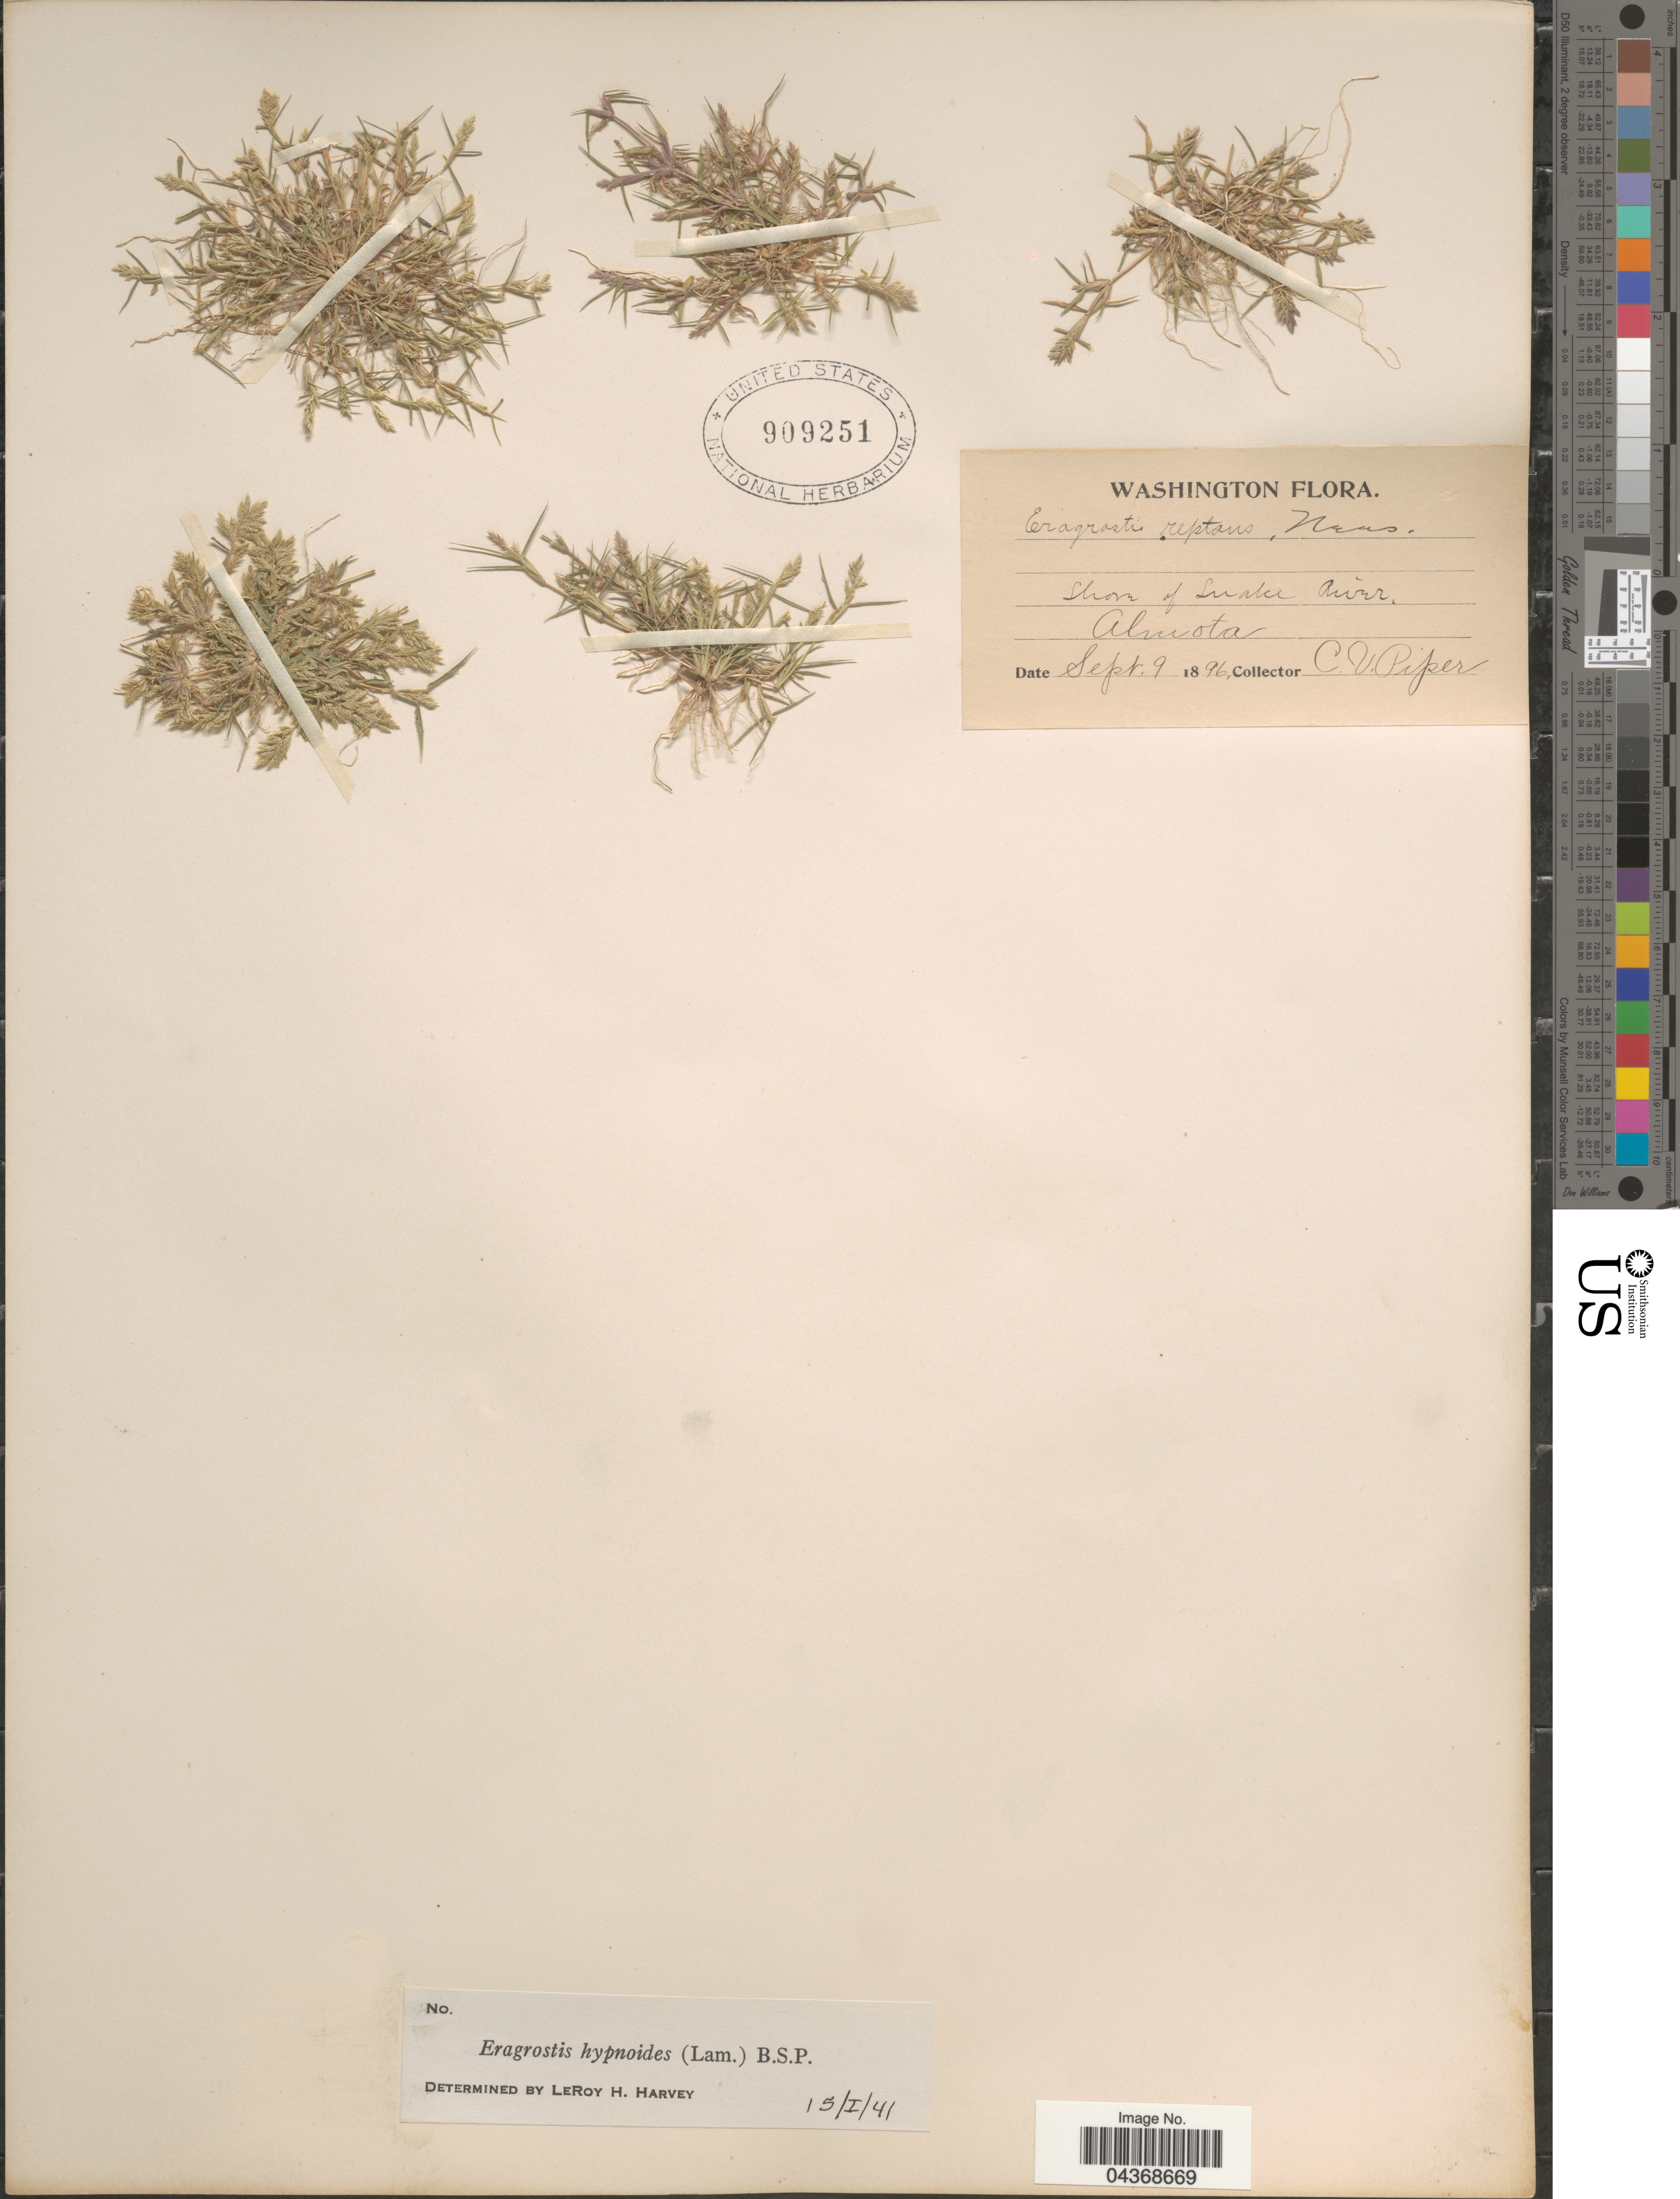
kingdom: Plantae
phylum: Tracheophyta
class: Liliopsida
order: Poales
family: Poaceae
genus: Eragrostis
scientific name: Eragrostis hypnoides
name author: (Lam.) Britton, Stearns & Poggenb.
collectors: C. V. Piper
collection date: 1896-09-09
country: United States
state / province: Washington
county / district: Whitman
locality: Shore of Snake River. Almota.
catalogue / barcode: US 909251